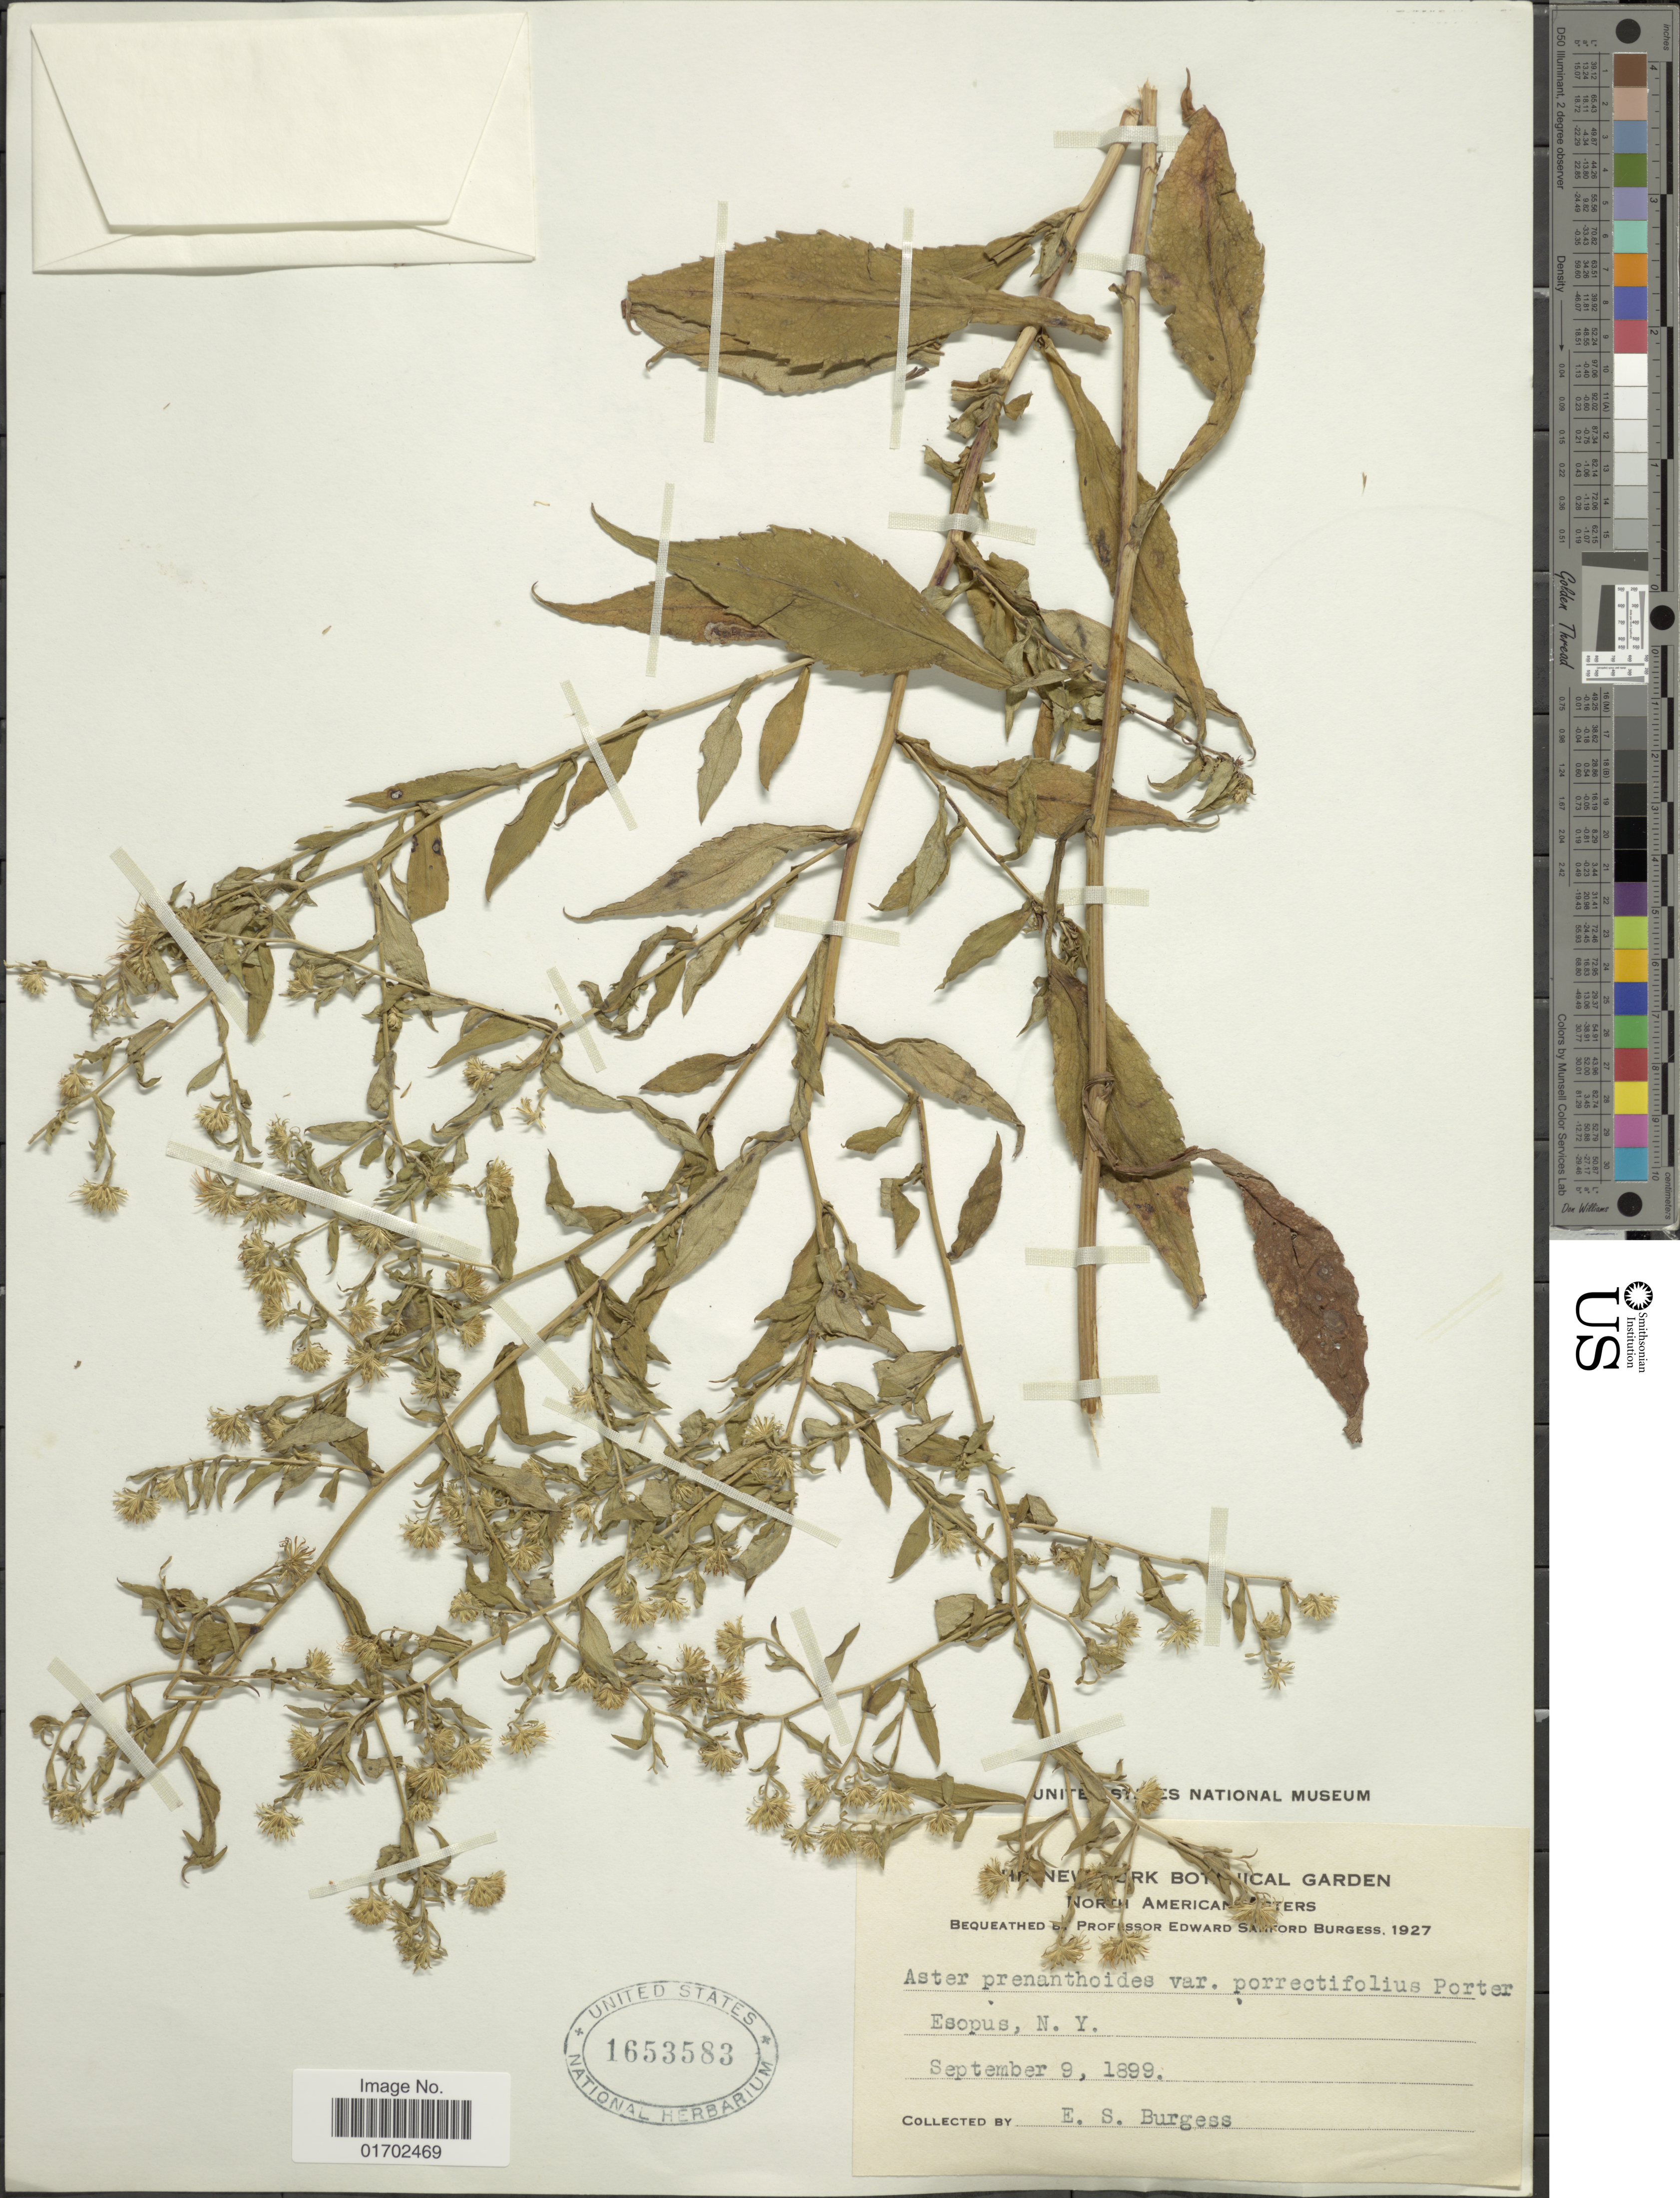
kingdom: Plantae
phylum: Tracheophyta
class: Magnoliopsida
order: Asterales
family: Asteraceae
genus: Symphyotrichum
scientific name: Symphyotrichum prenanthoides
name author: (Muhl. ex Willd.) G.L. Nesom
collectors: E. Burgess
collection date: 1899-09-09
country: United States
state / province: New York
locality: Esopus, N.Y.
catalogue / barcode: US 1653583